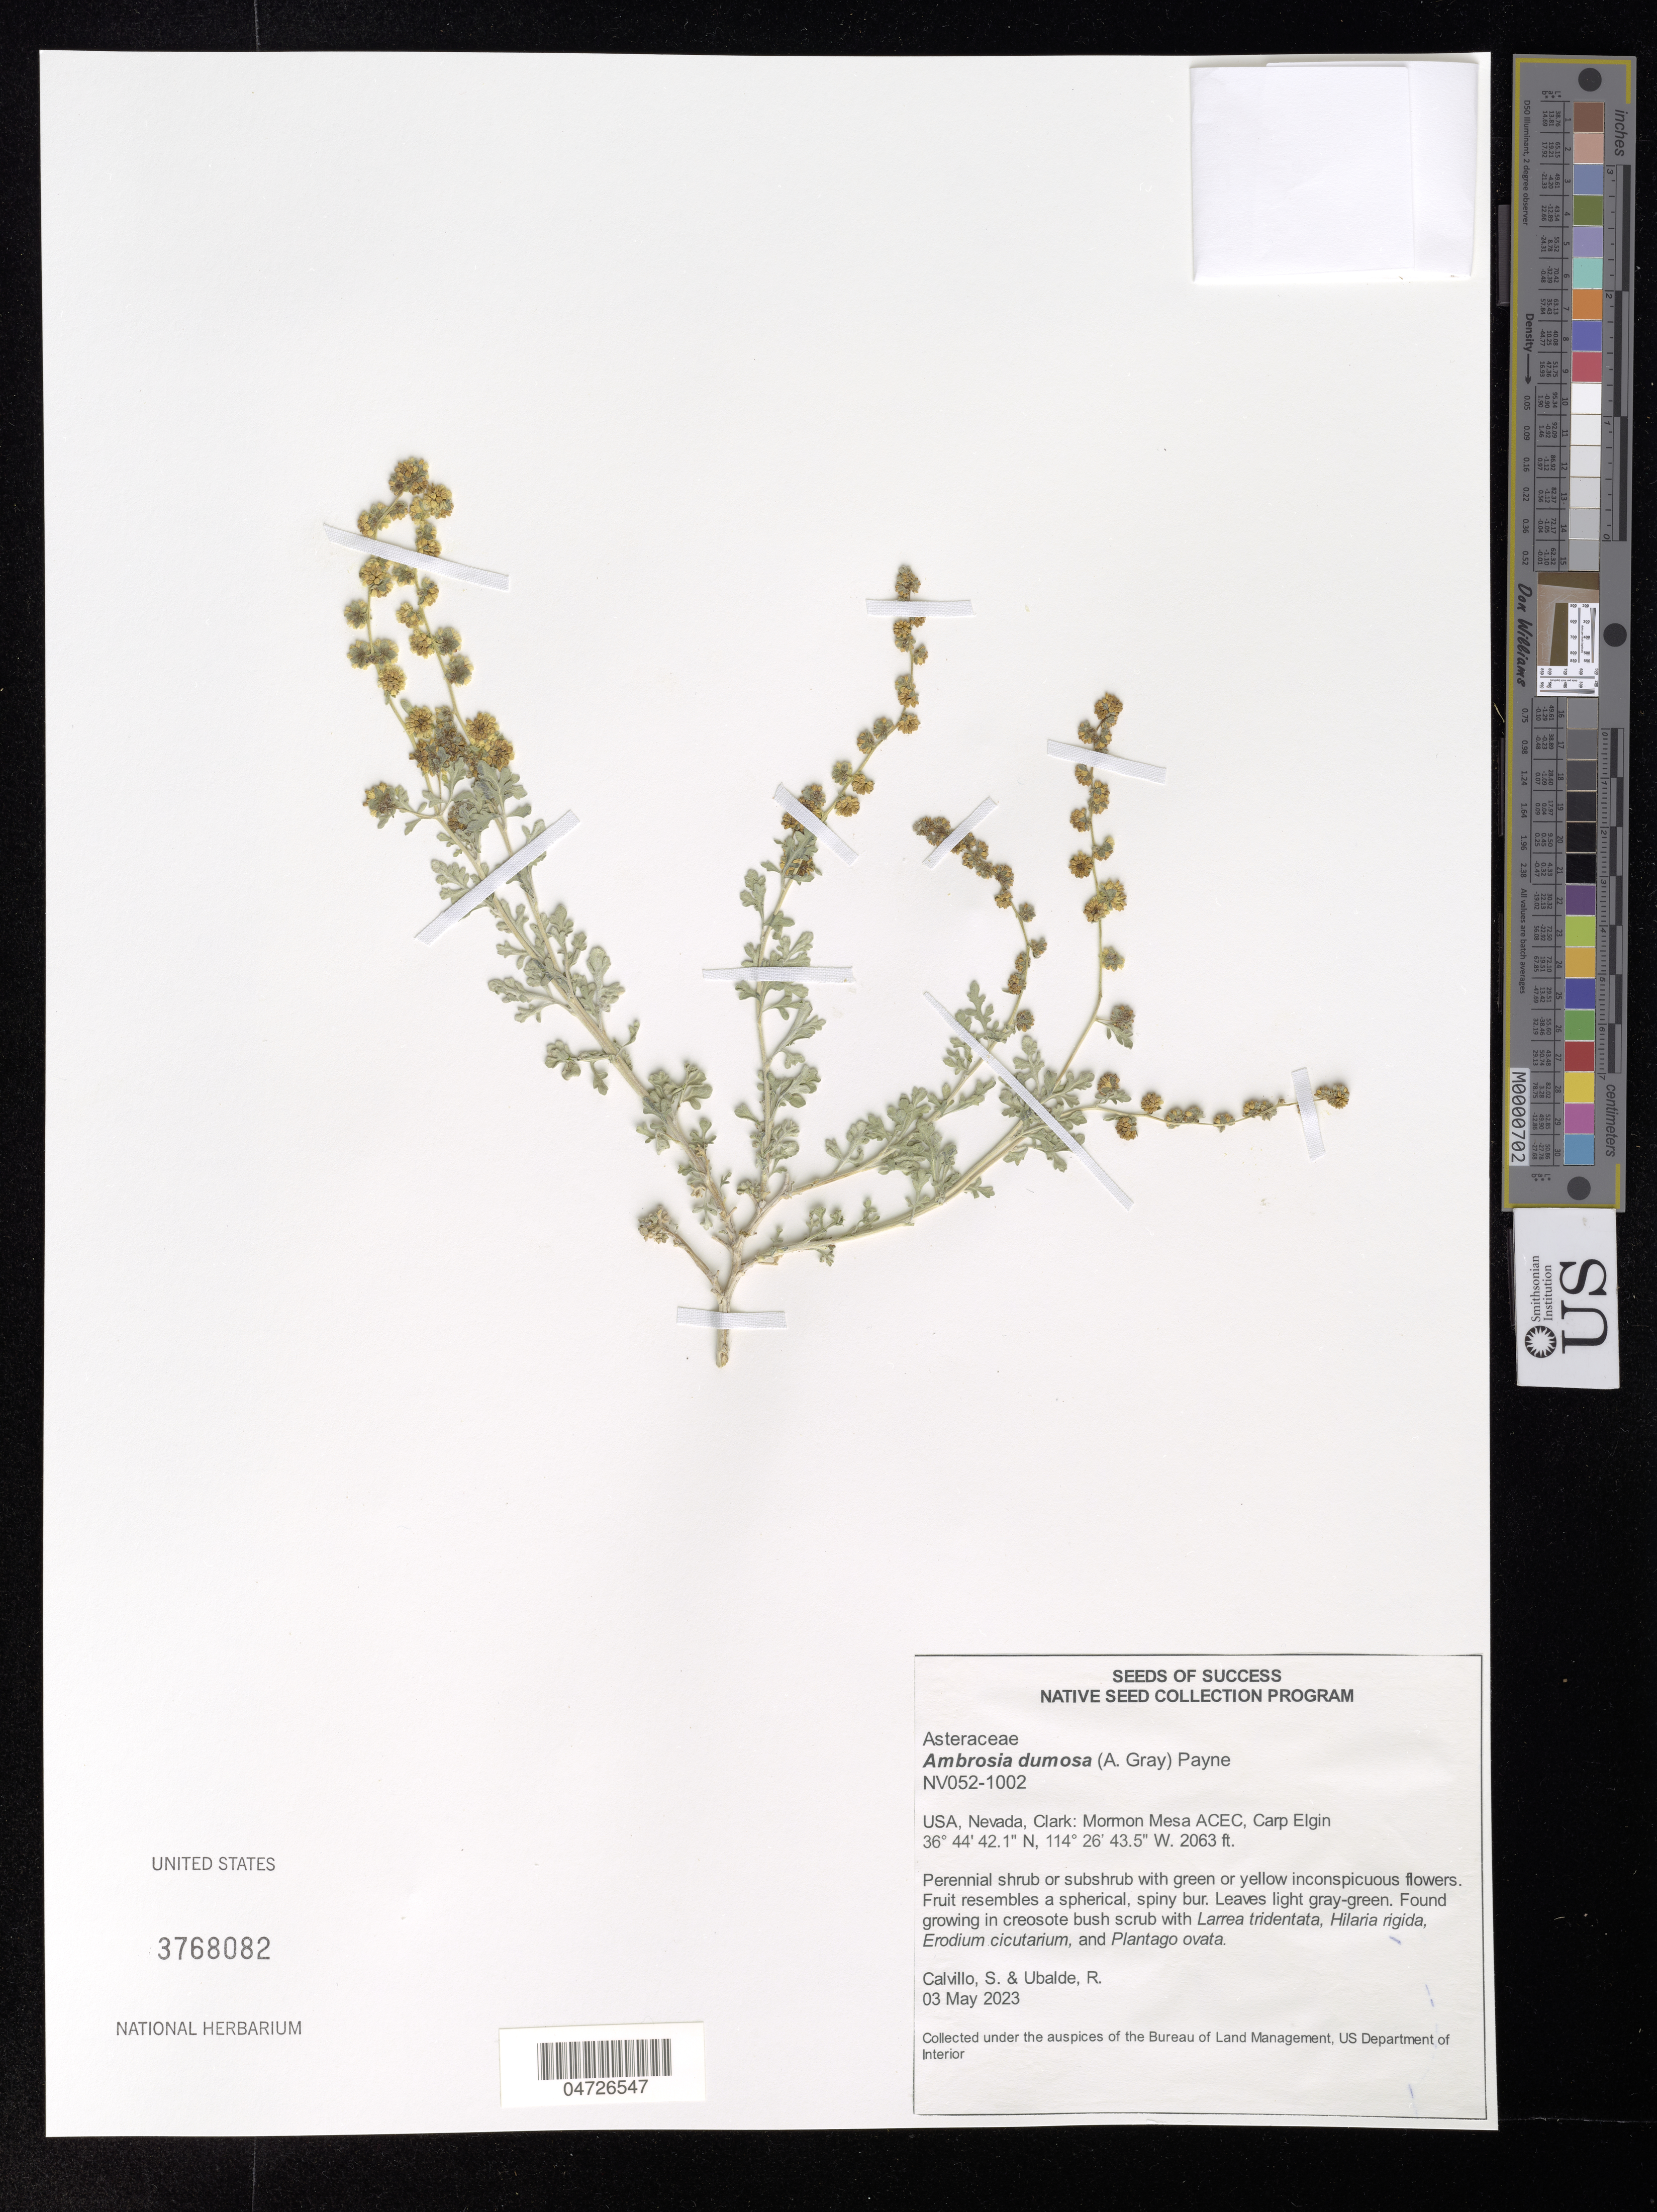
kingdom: Plantae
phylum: Tracheophyta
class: Magnoliopsida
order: Asterales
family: Asteraceae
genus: Ambrosia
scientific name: Ambrosia dumosa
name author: (A. Gray) W.W.Payne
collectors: R. Ubalde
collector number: NV052-1002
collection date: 2023-05-03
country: United States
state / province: Nevada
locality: Clark: Mormon Mesa ACEC, Carp Elgin.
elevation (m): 629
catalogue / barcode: US 3768082